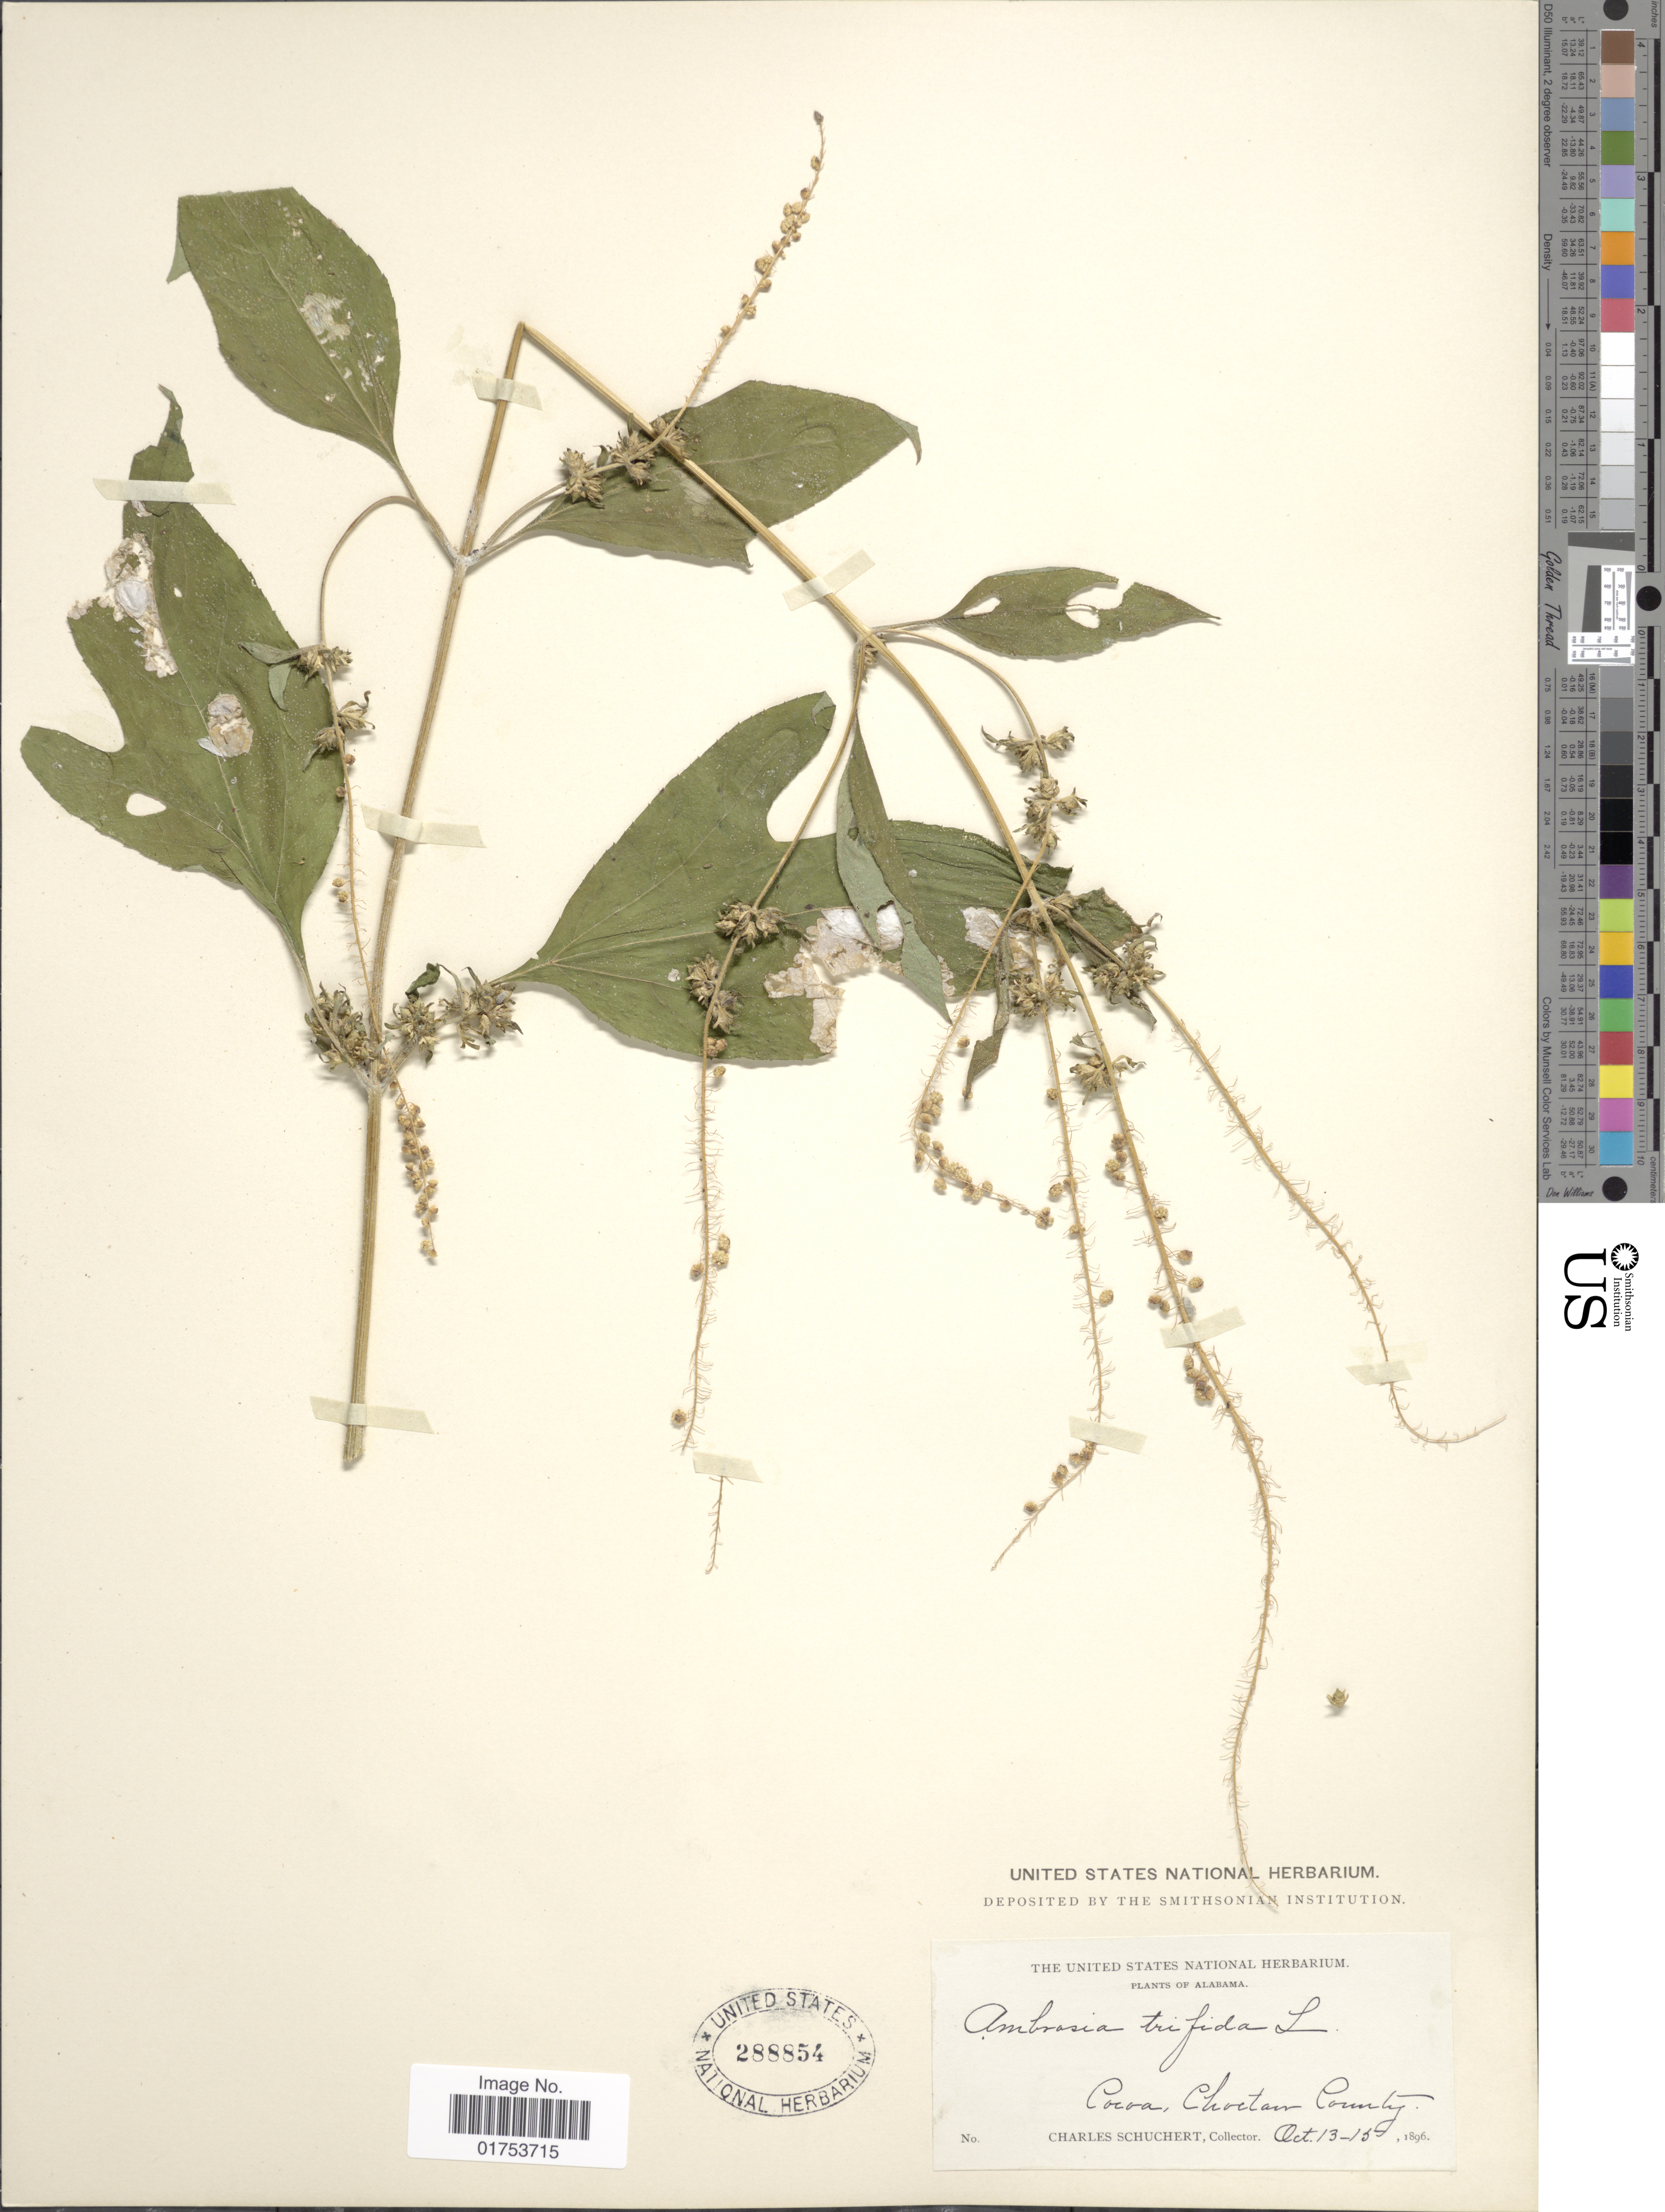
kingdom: Plantae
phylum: Tracheophyta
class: Magnoliopsida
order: Asterales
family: Asteraceae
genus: Ambrosia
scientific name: Ambrosia trifida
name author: L.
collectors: C. Schuchert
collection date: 1896-10-13/1896-10-15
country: United States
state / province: Alabama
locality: Cocoa, Choctan County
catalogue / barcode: US 288854